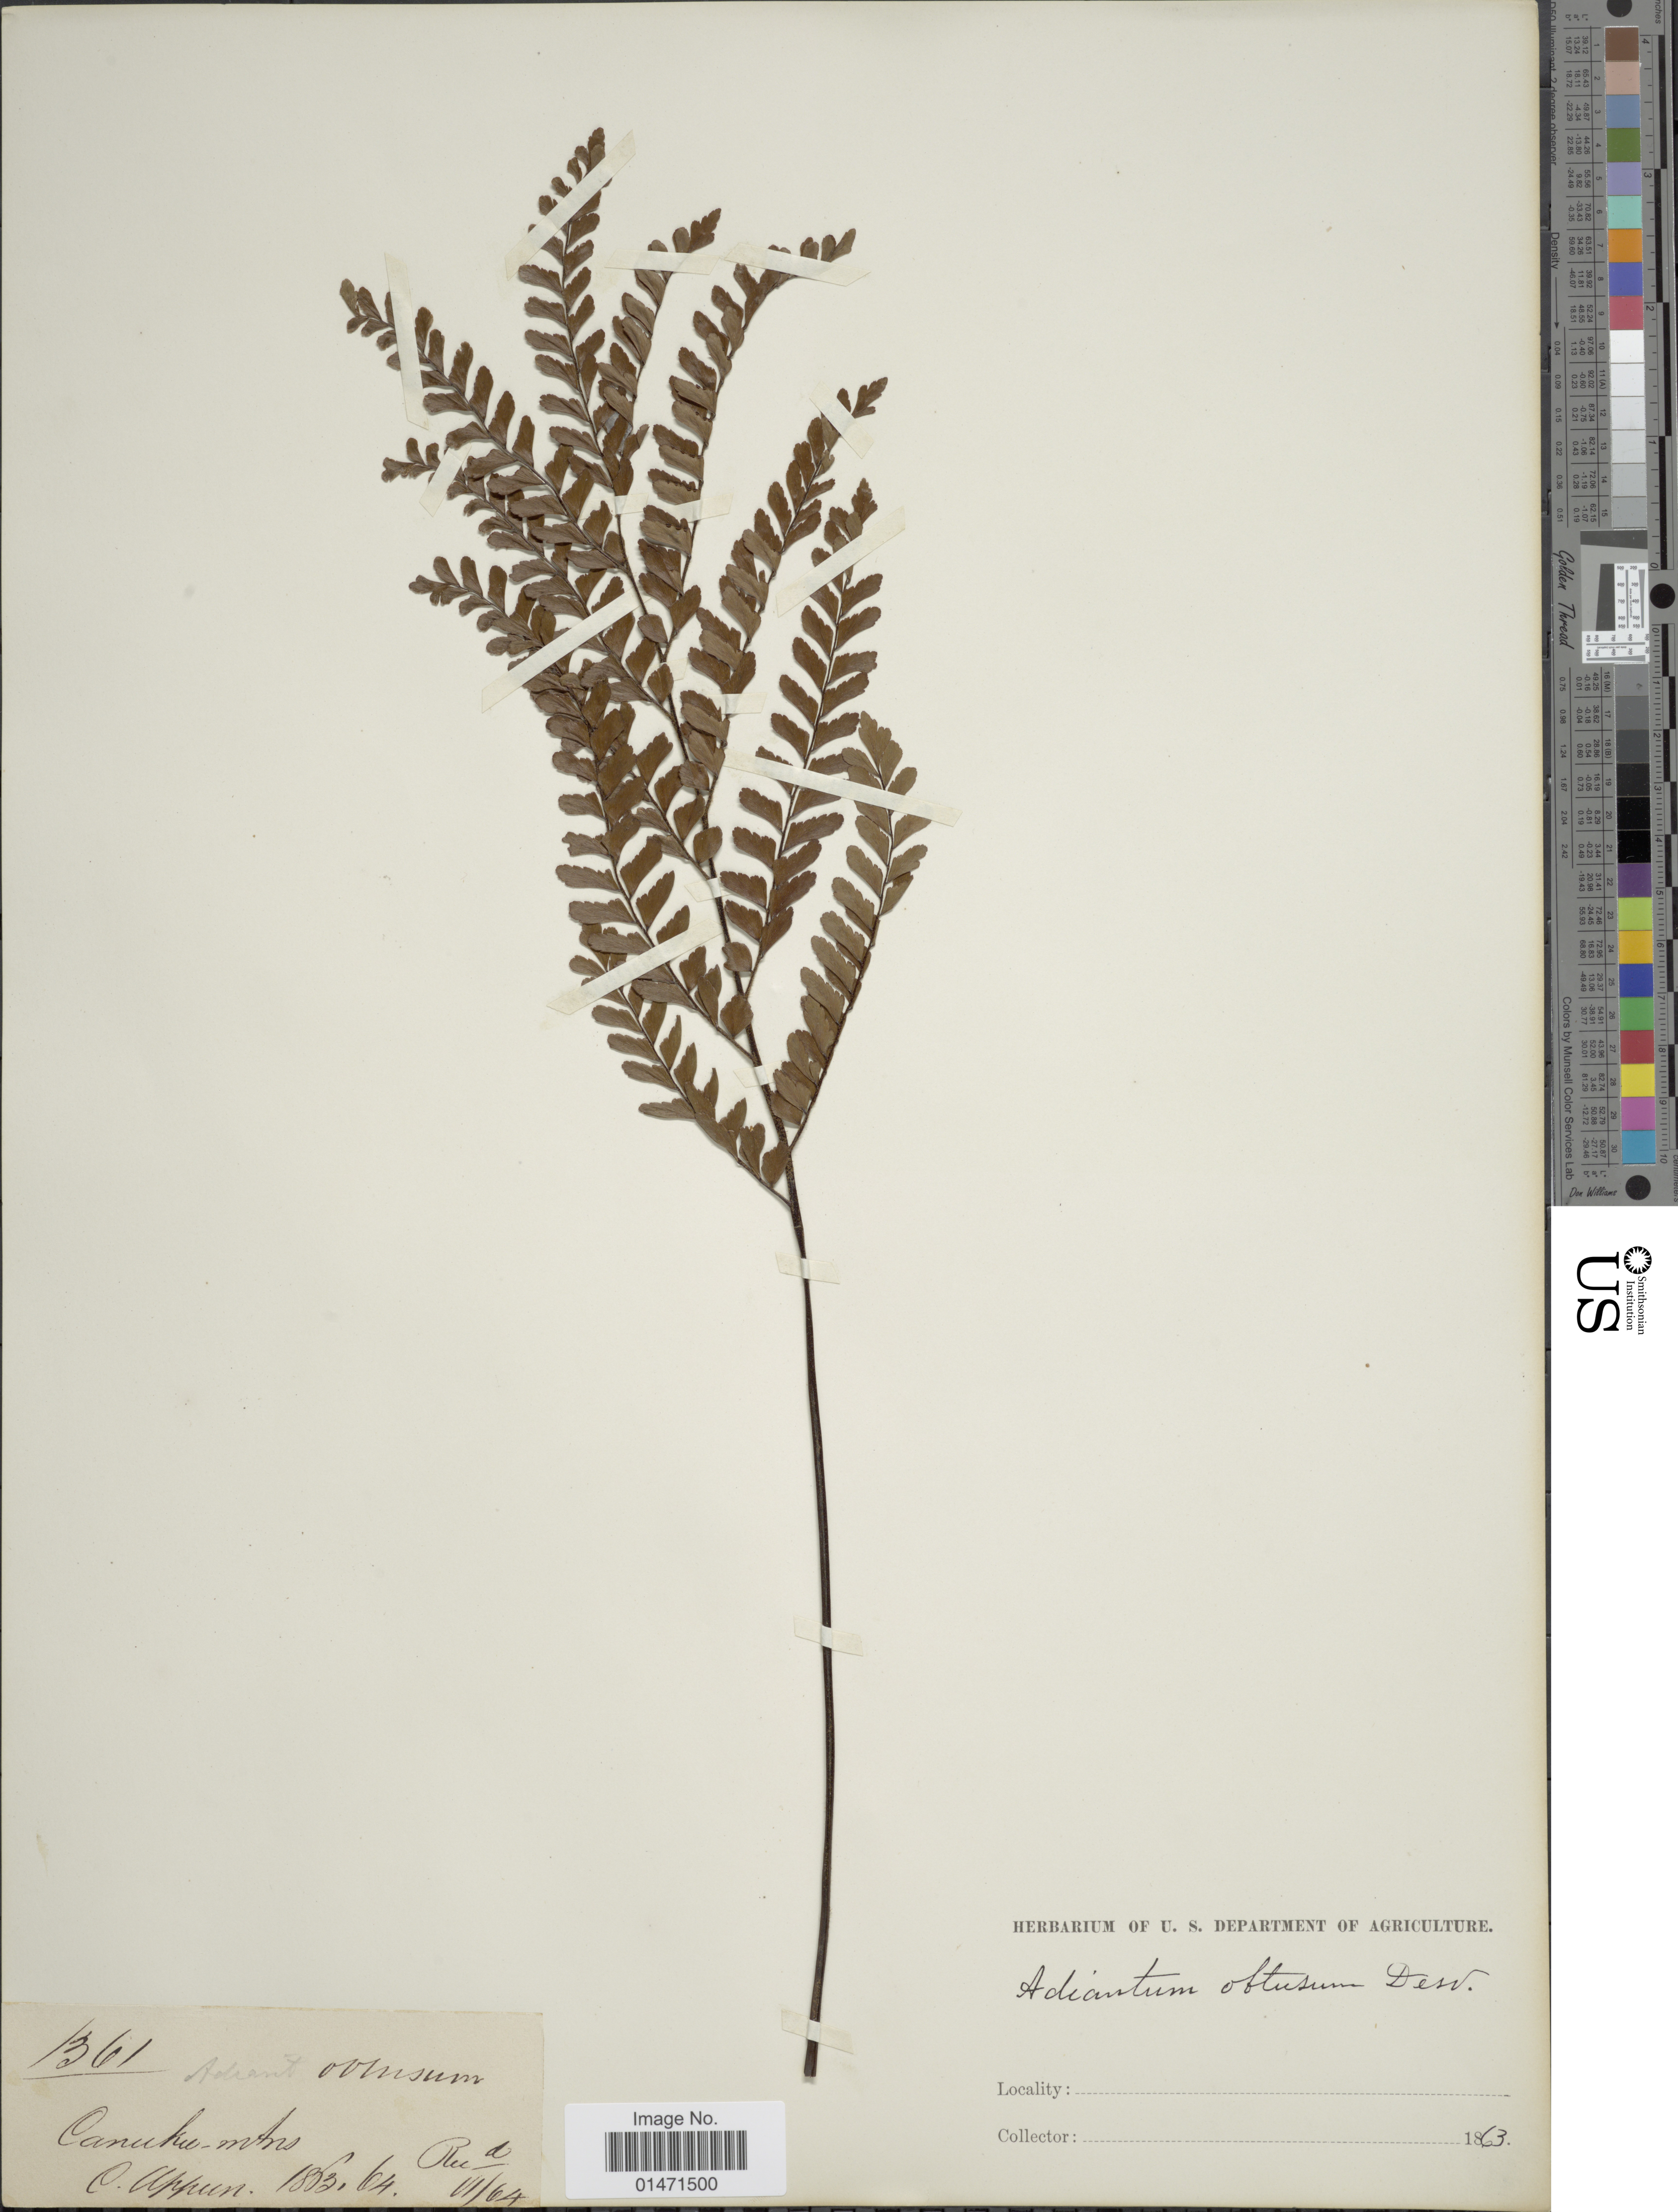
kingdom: Plantae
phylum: Tracheophyta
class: Polypodiopsida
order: Polypodiales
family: Pteridaceae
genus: Adiantum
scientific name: Adiantum serratodentatum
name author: Humb. & Bonpl. ex Willd.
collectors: C. Appun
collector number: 1361*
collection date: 1864-06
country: Guyana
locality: Canuku-mtns